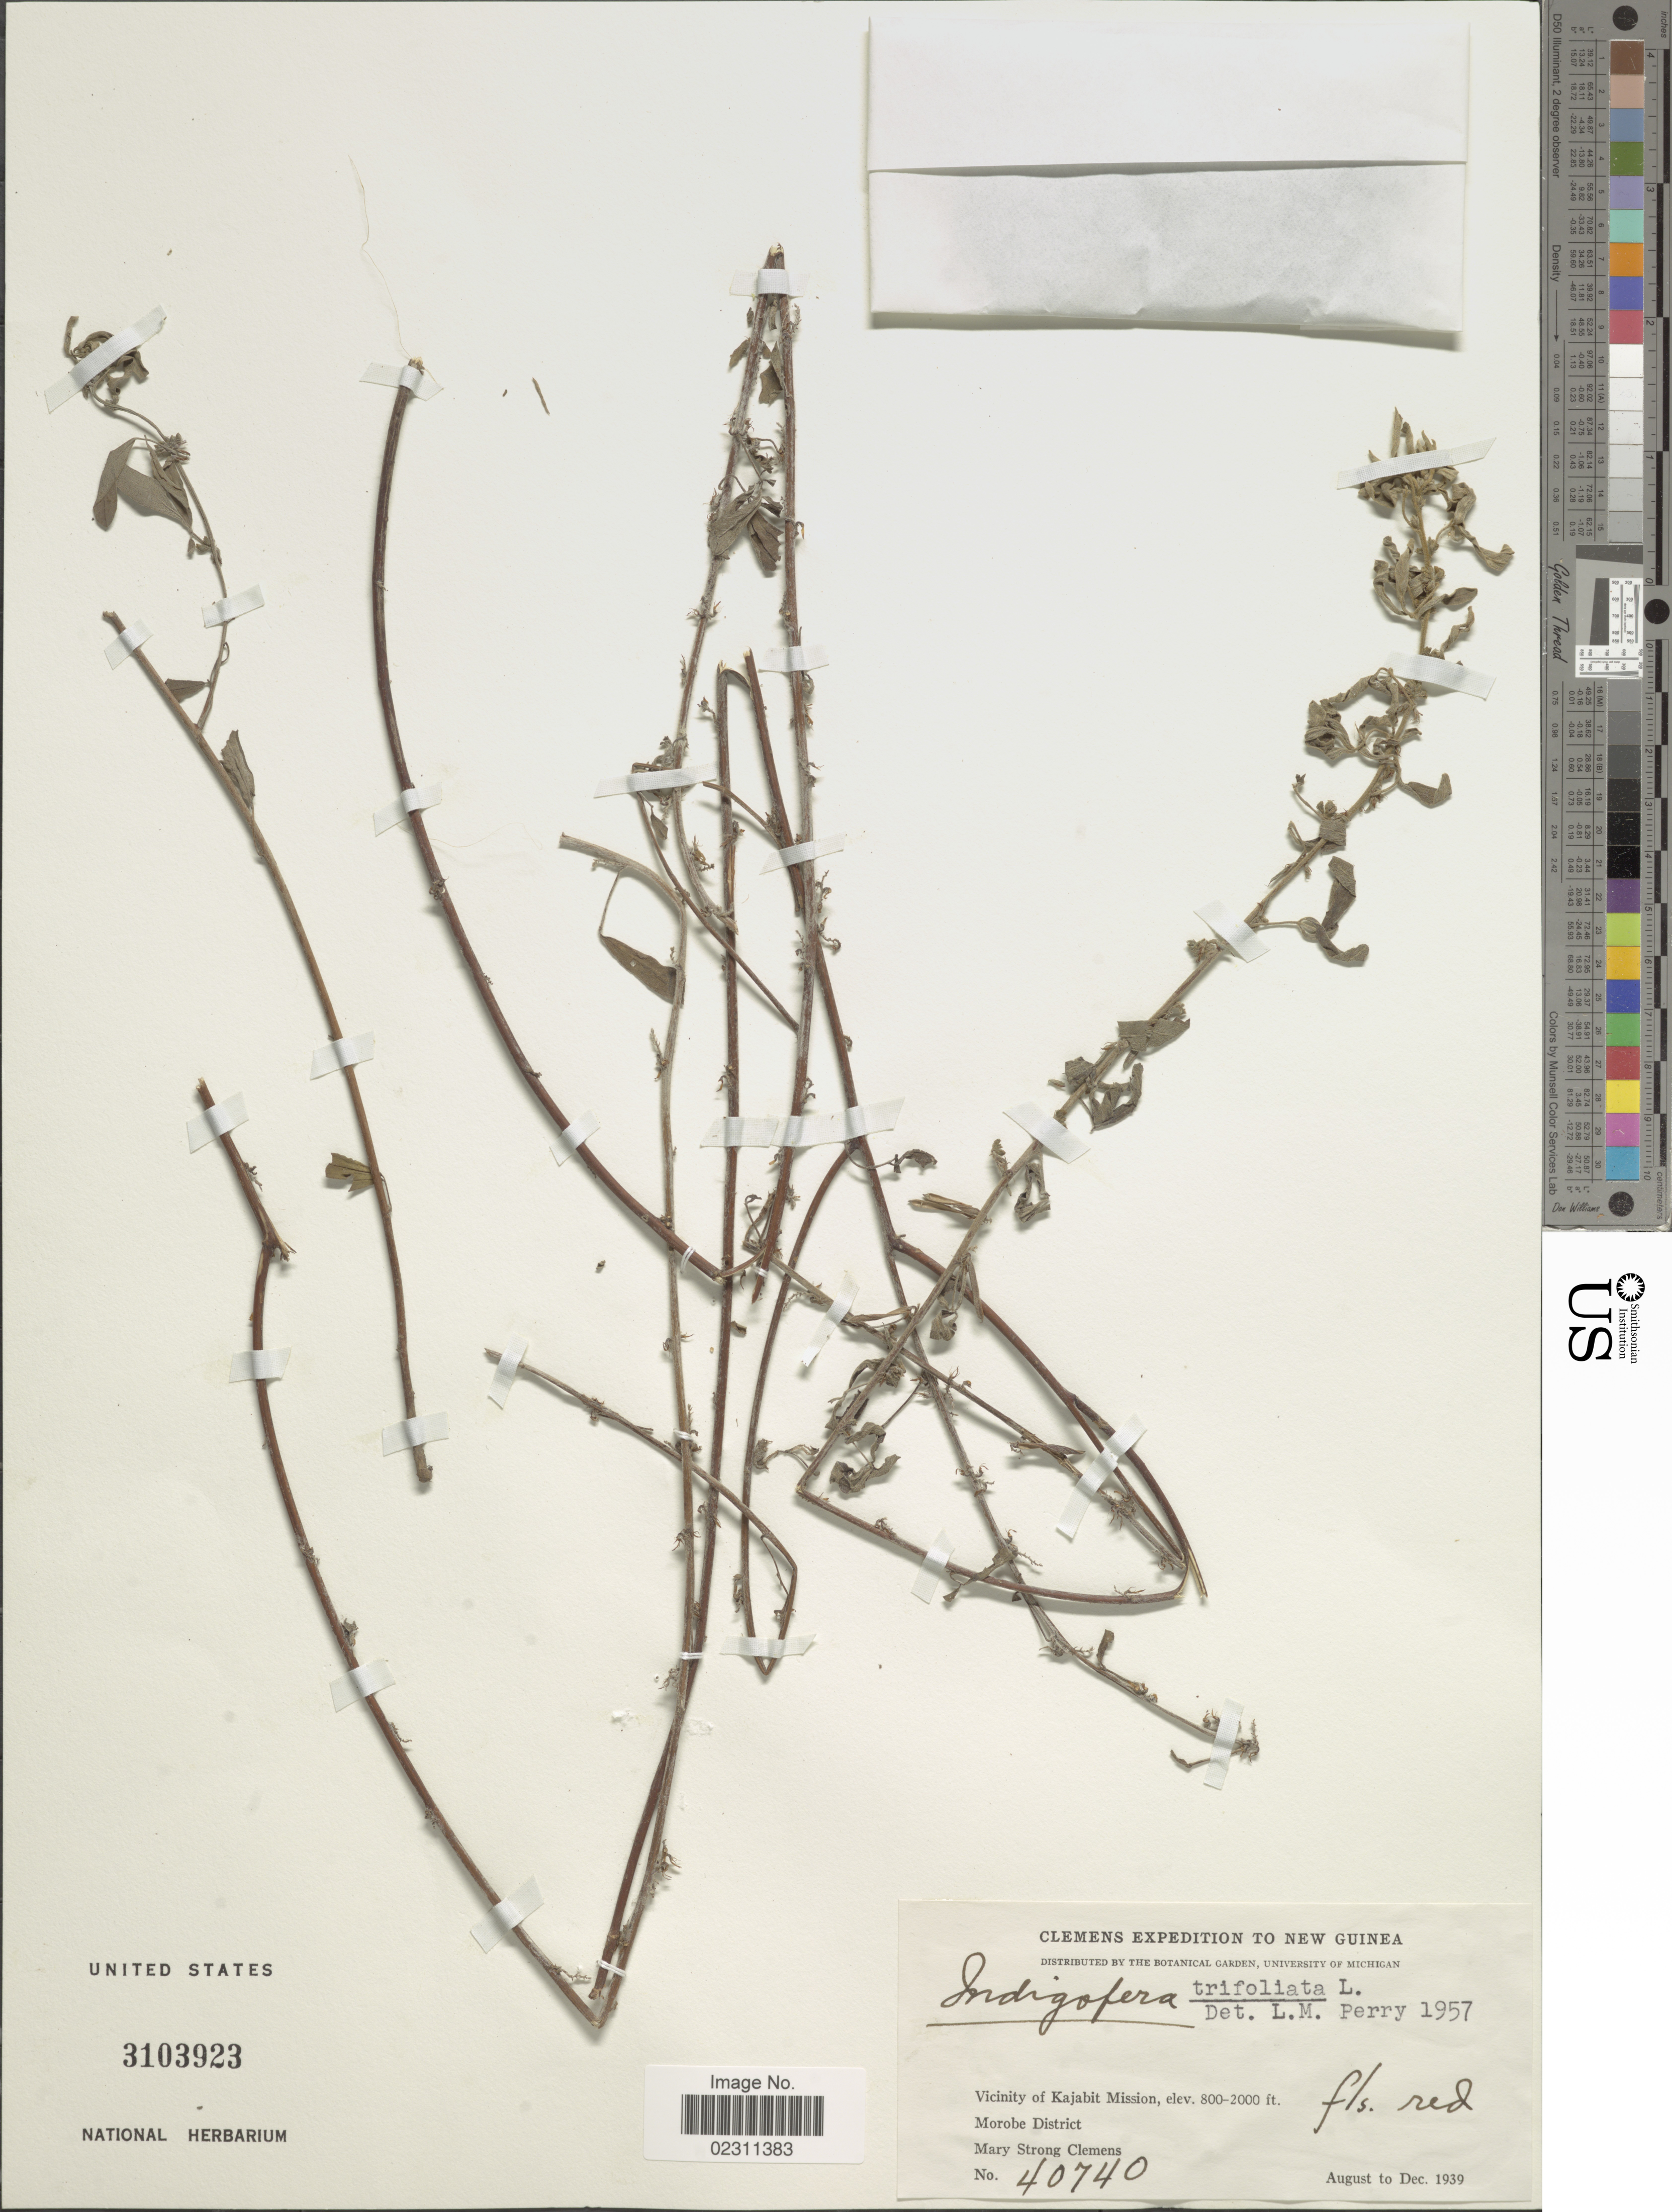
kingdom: Plantae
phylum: Tracheophyta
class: Magnoliopsida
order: Fabales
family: Fabaceae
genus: Indigofera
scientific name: Indigofera trifoliata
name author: L.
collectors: M. S. Clemens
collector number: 40740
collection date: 1939-08/1939-12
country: Papua New Guinea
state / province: Morobe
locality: Vicinity of Kajabit Mission. Morobe District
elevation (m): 244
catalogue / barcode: US 3103923